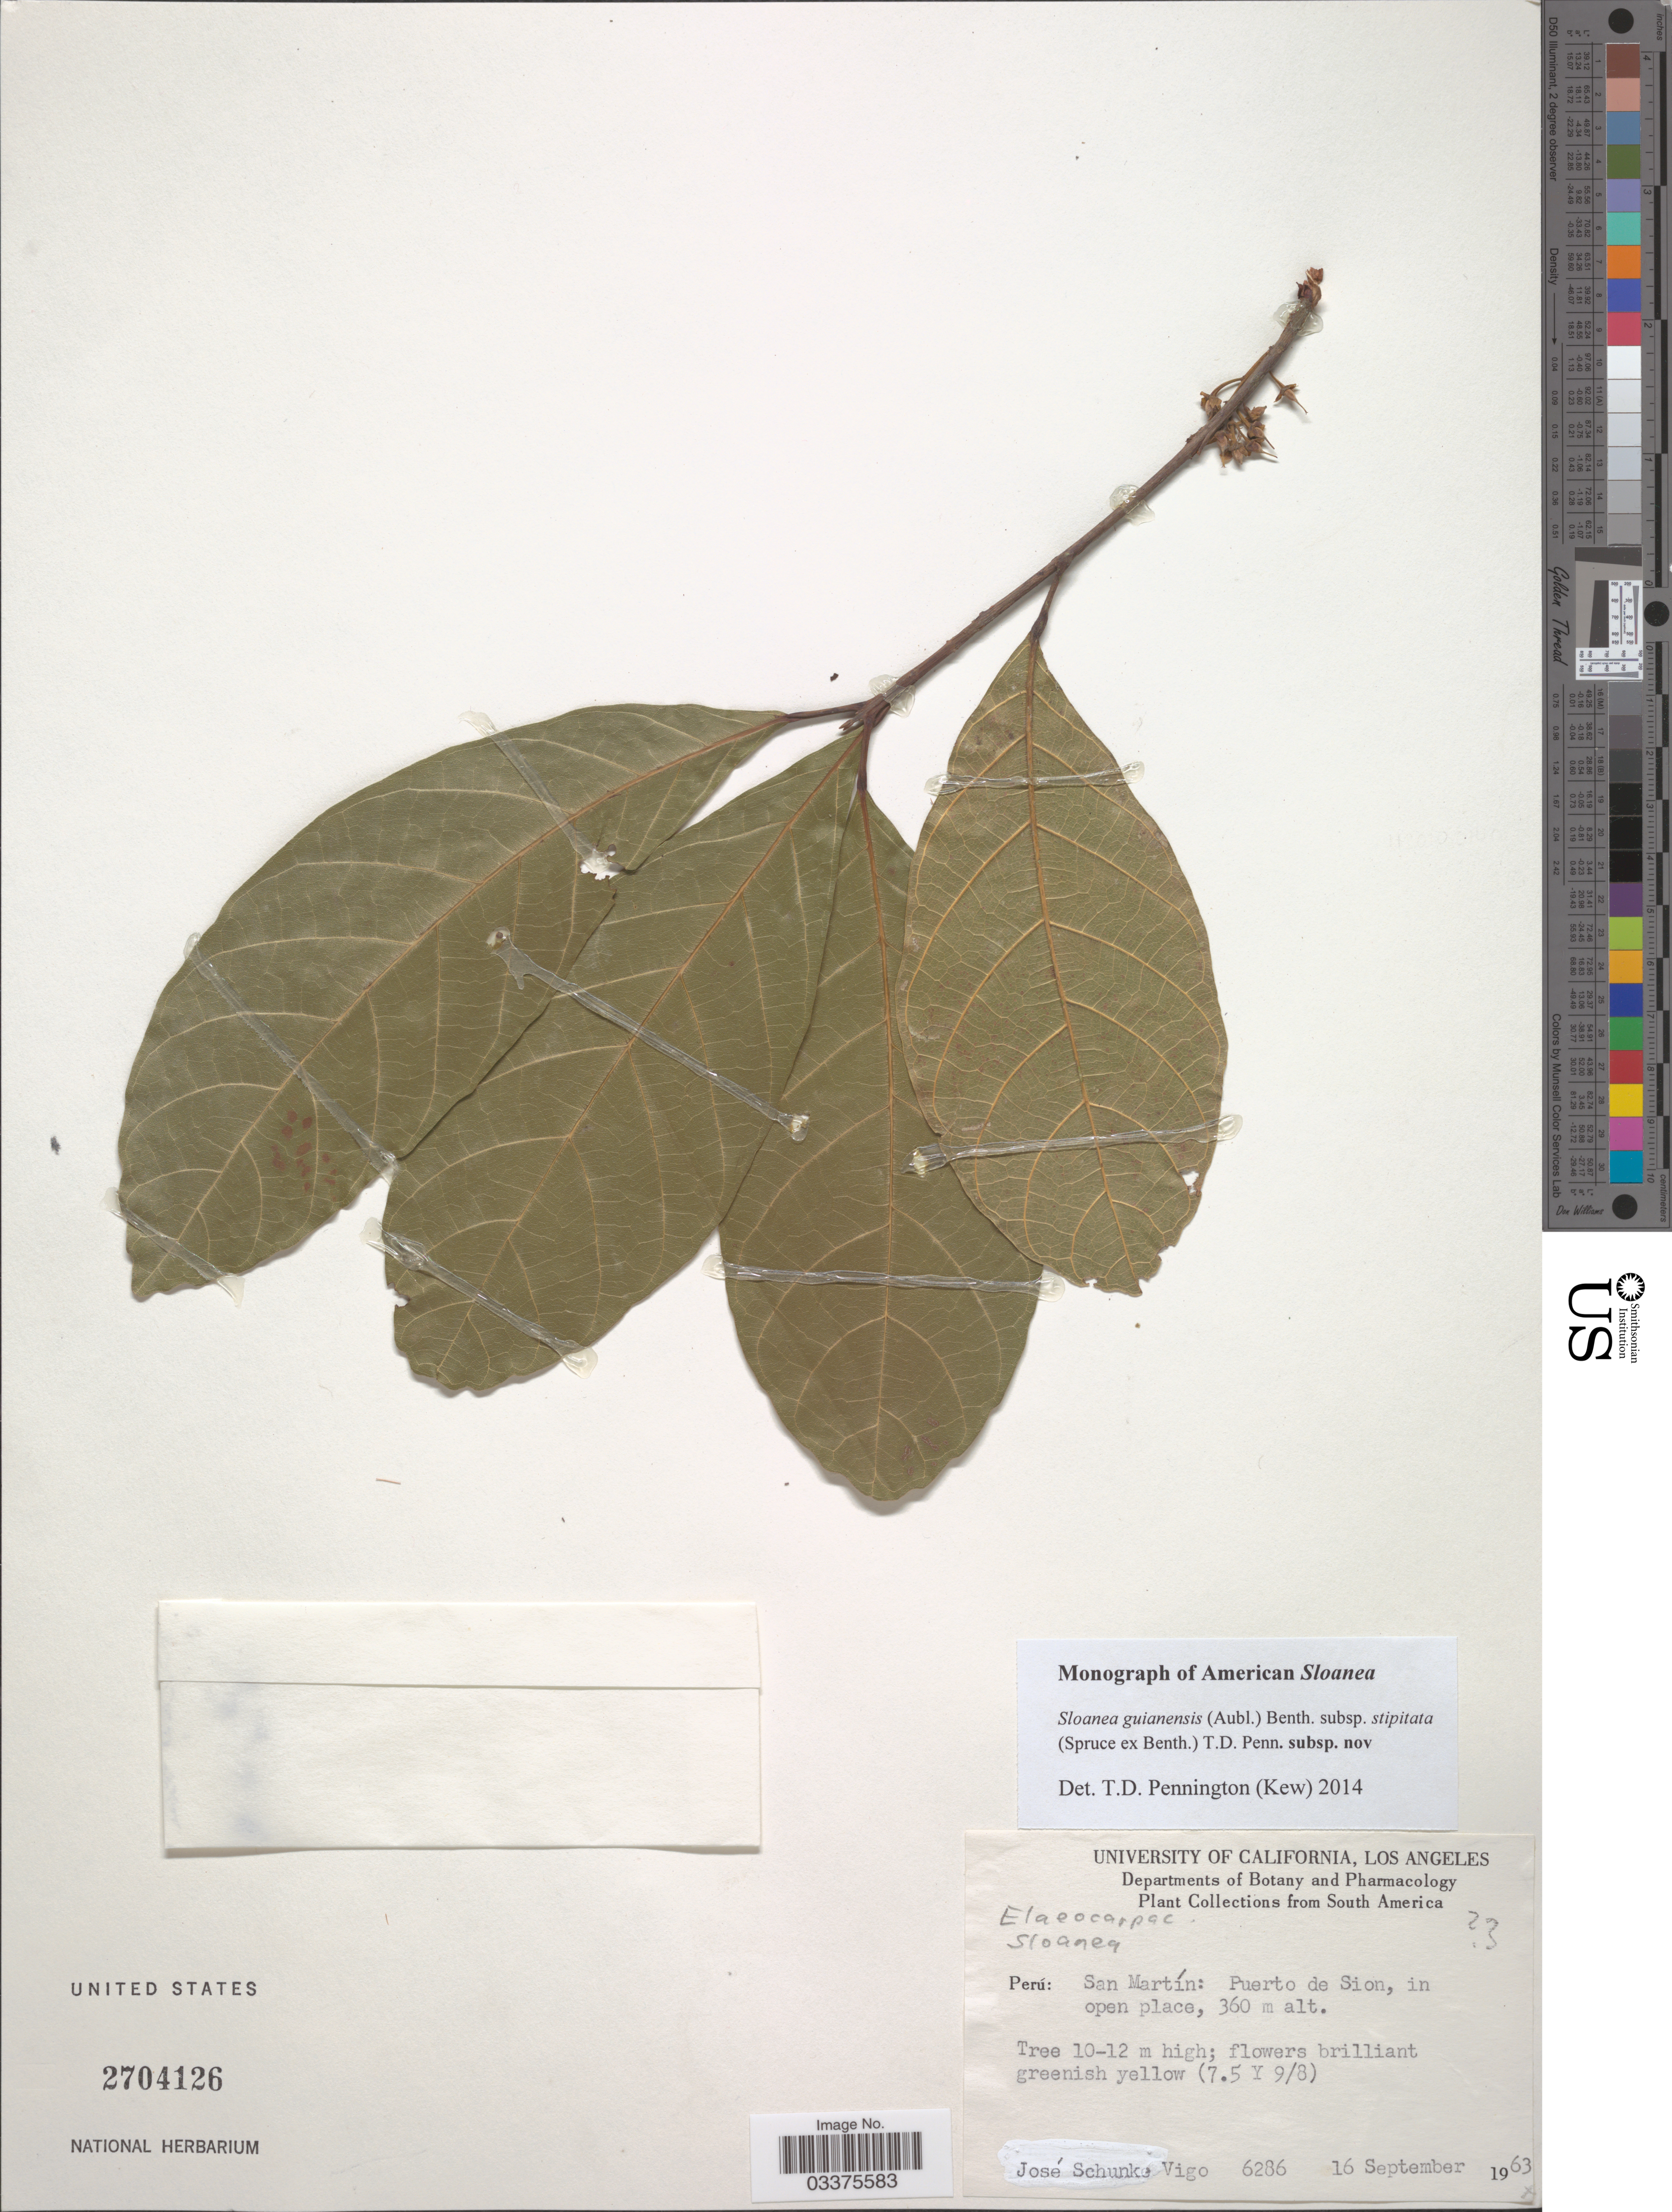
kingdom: Plantae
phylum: Tracheophyta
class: Magnoliopsida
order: Oxalidales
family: Elaeocarpaceae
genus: Sloanea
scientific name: Sloanea guianensis subsp. stipitata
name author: (Spruce ex Benth.) T.D. Penn.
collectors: J. Schunke Vigo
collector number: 6286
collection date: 1963-09-16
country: Peru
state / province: San Martín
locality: Puerto de Sion, in open place.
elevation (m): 360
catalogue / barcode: US 2704126